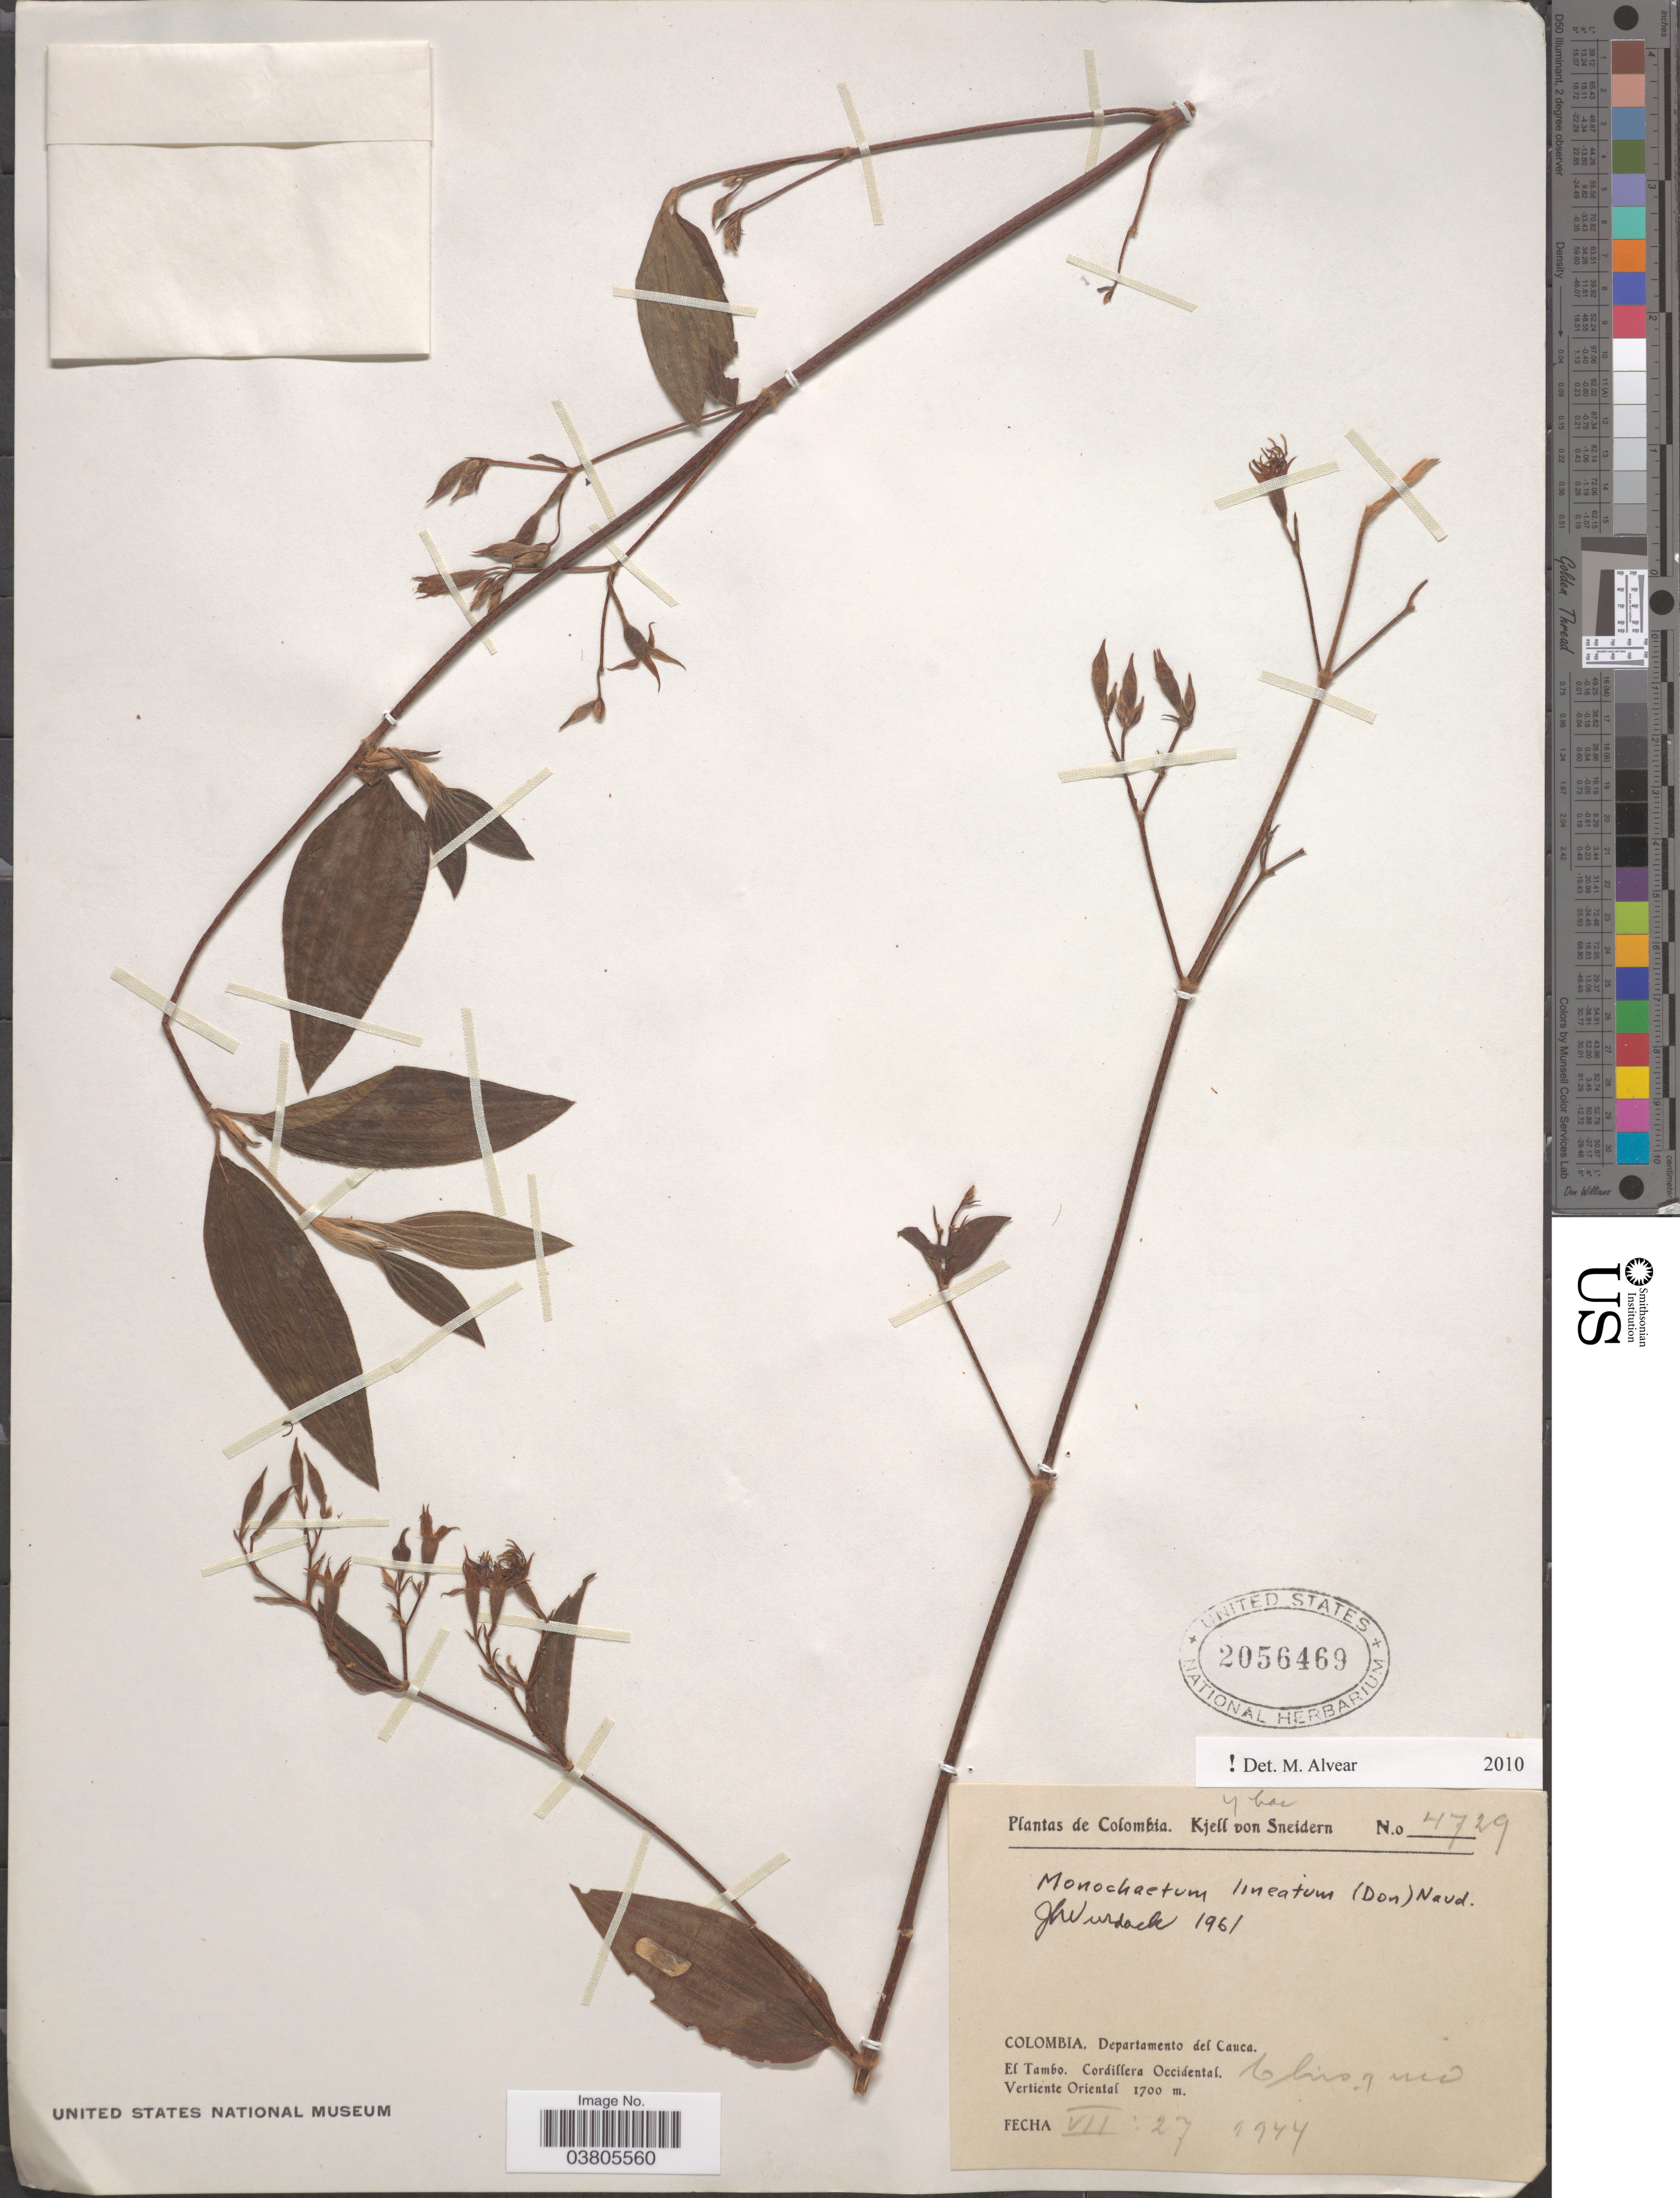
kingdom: Plantae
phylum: Tracheophyta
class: Magnoliopsida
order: Myrtales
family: Melastomataceae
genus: Monochaetum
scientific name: Monochaetum lineatum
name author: (D. Don) Naudin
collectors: K. von Sneidern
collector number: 4729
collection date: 1944-07-27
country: Colombia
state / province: Cauca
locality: Departamenton del Cauca. El Tambo. Cordillera Occidental. Vertiente Oriental.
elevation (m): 1700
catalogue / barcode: US 2056496